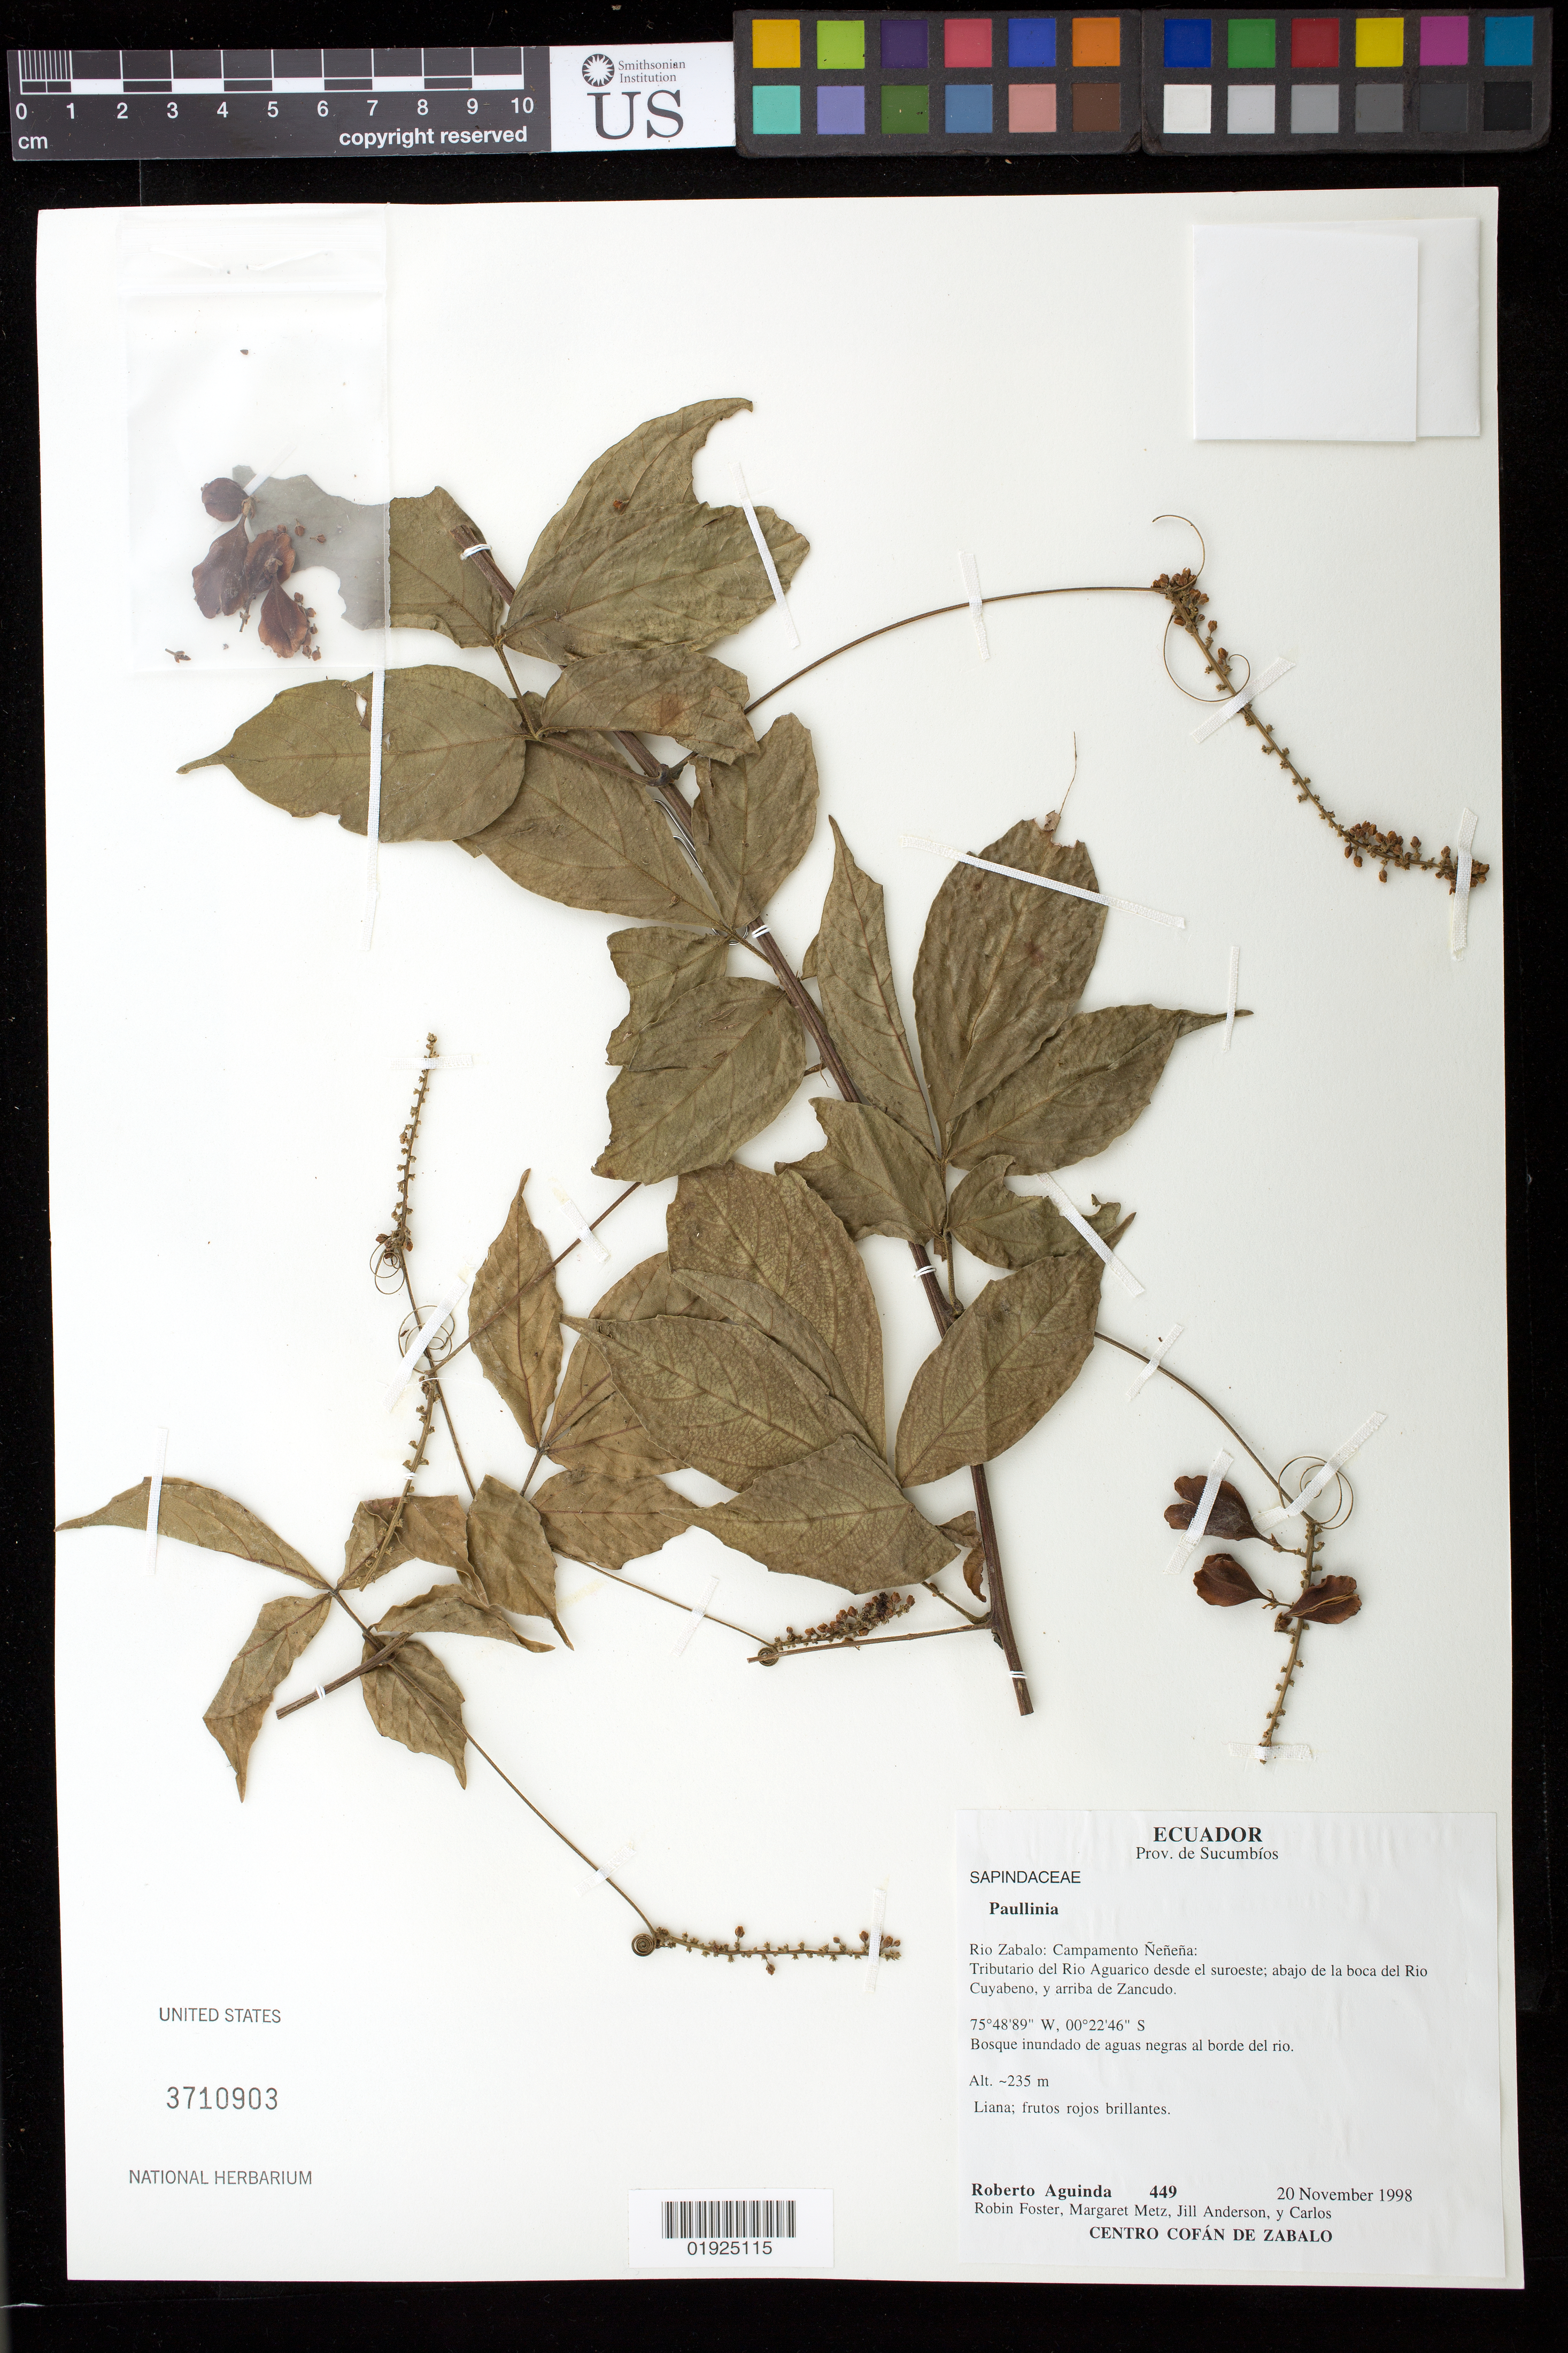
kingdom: Plantae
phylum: Tracheophyta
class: Magnoliopsida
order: Sapindales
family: Sapindaceae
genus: Paullinia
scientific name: Paullinia caloptera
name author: Radlk.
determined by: Acevedo-Rodriguez, P., (US), Smithsonian Institution - National Museum of Natural History (UNITED STATES)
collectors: R. Aguinda, R. B. Foster, M. Metz & J. Anderson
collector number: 449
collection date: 1998-11-20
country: Ecuador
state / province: Sucumbios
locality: Rio Zabalo: Campamento Ñeñeña: tributario del Rio Aguarico desde el suroeste; abajo de la boca del Rio Cuyabeno, y arriba de Zancudo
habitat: Bosque inundado de aguas negras al borde del rio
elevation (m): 235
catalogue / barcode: US 3710903